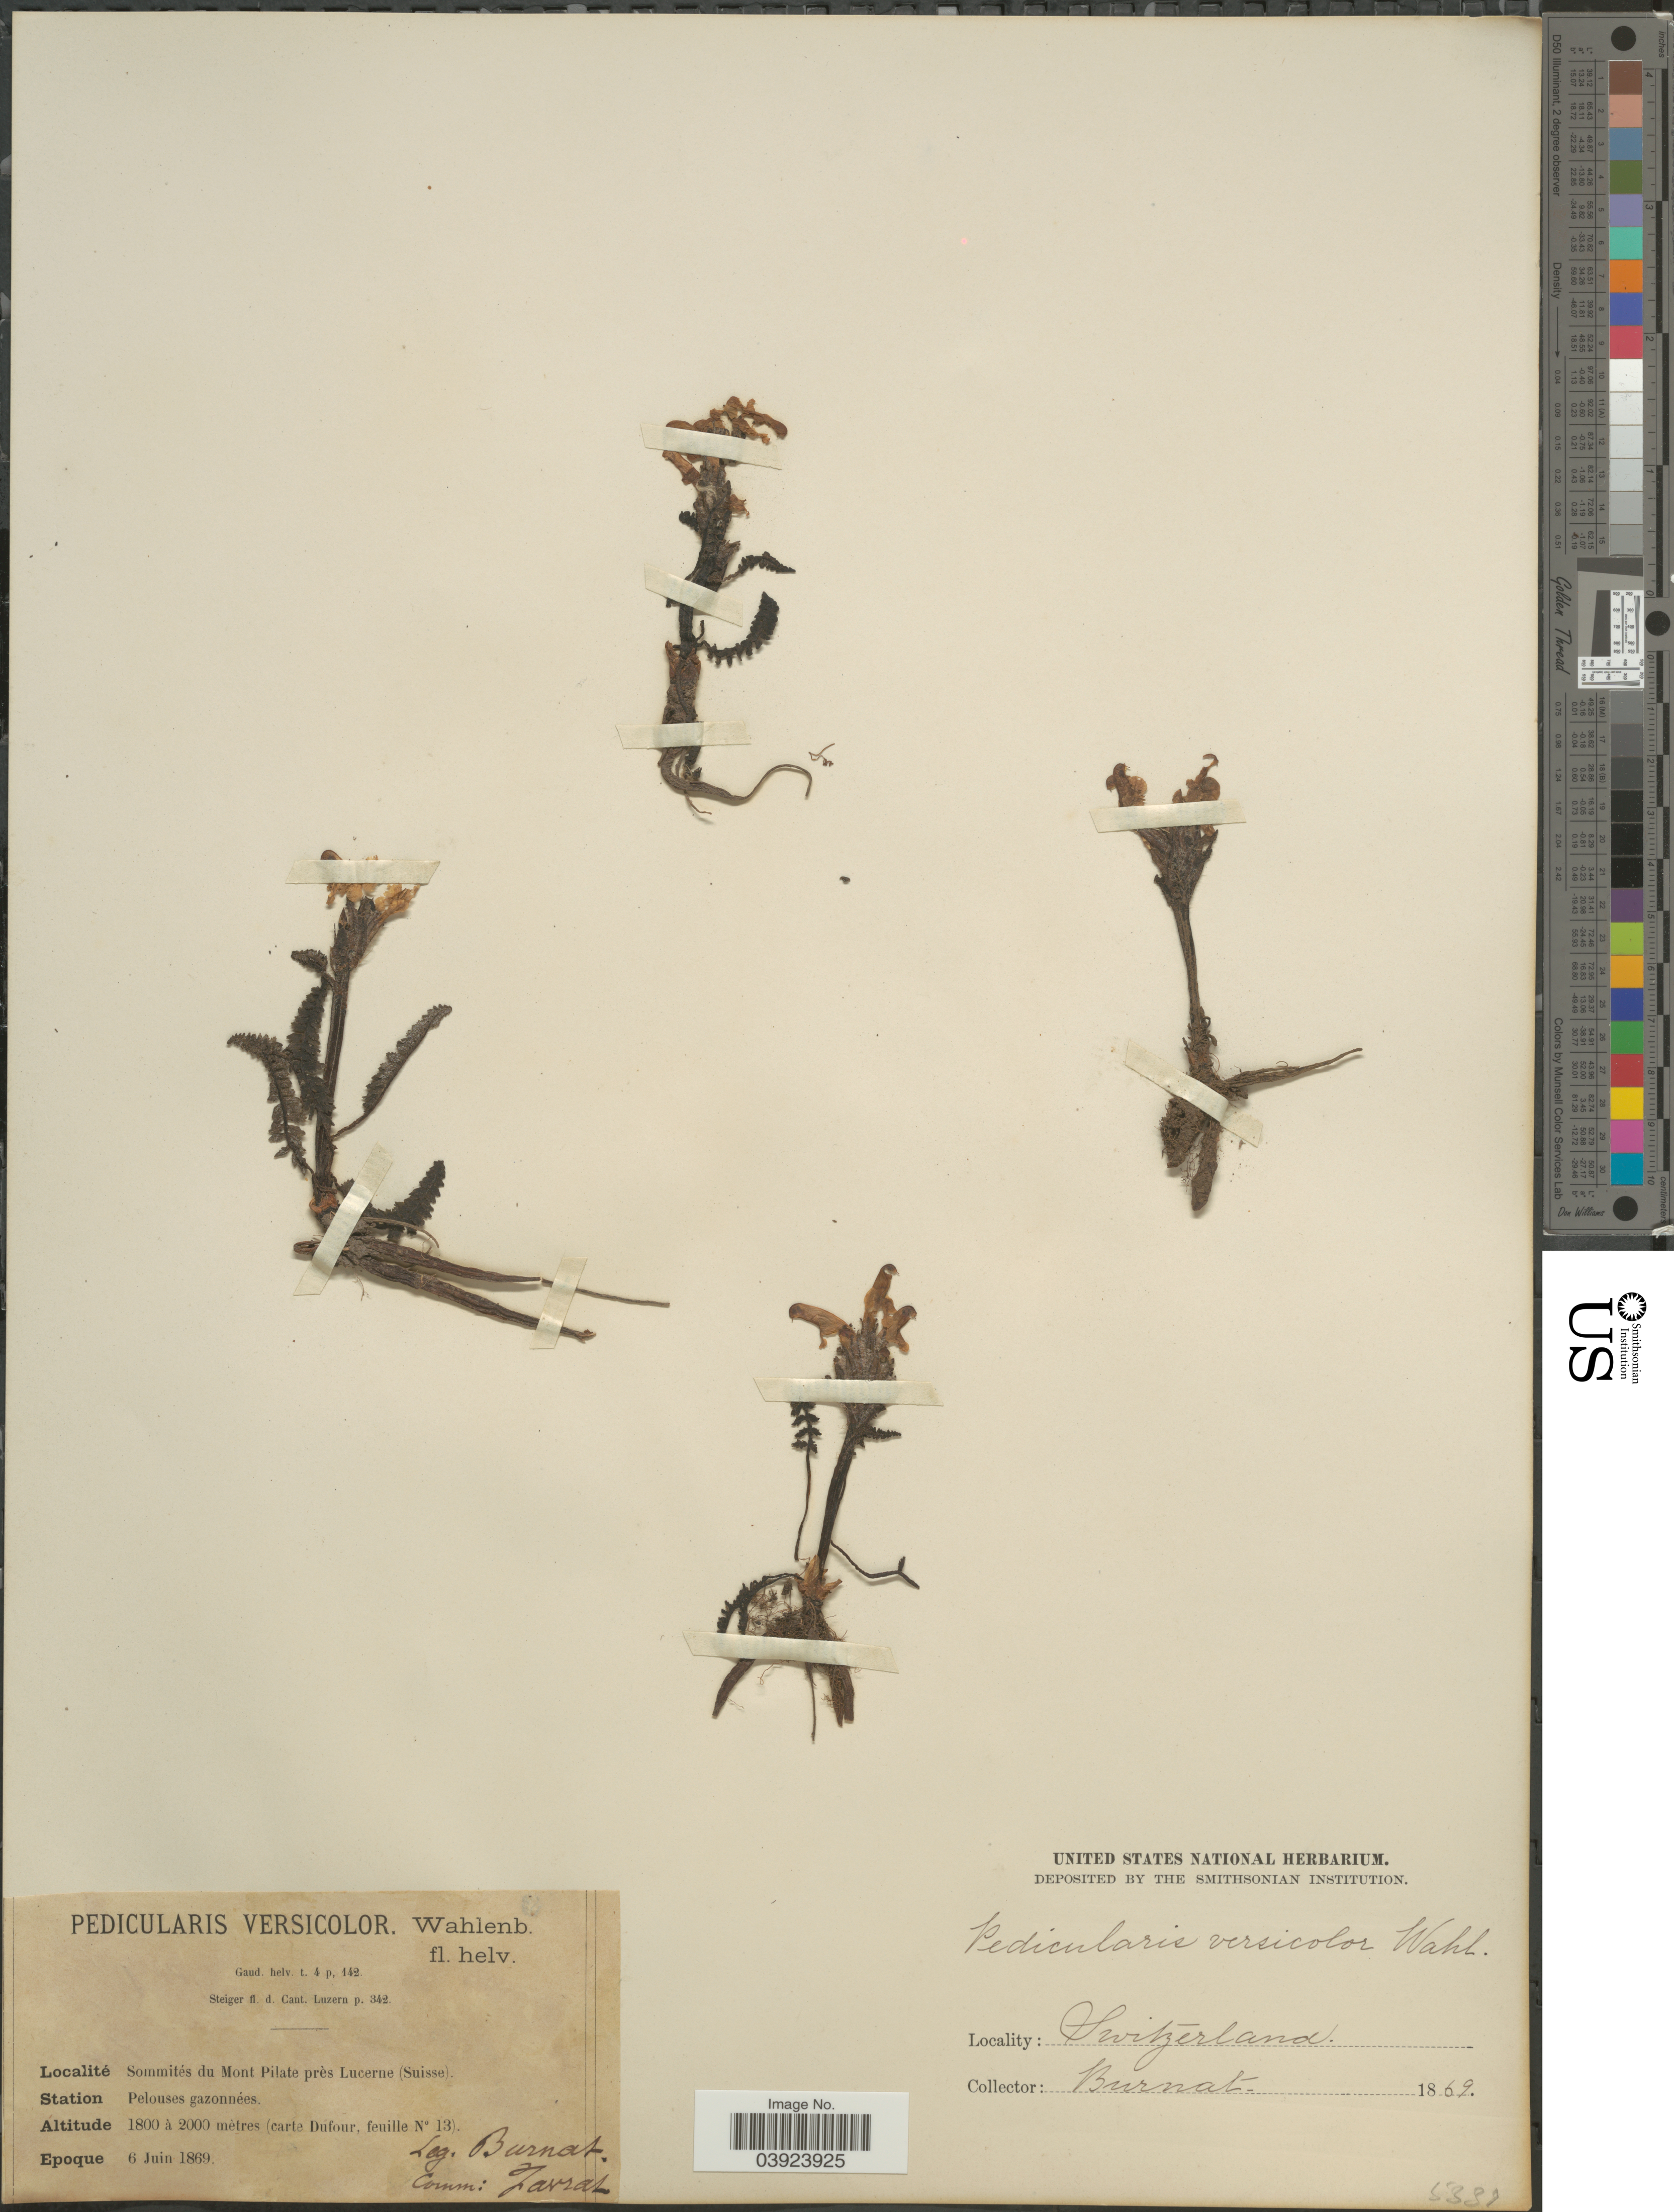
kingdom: Plantae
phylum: Tracheophyta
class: Magnoliopsida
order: Lamiales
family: Orobanchaceae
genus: Pedicularis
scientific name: Pedicularis oederi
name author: Vahl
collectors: Burnat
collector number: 5337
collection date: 1869-06-06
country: Switzerland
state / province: Lucerne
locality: Sommités du Mont Pilate près Lucerne (Suisse).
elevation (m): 1800